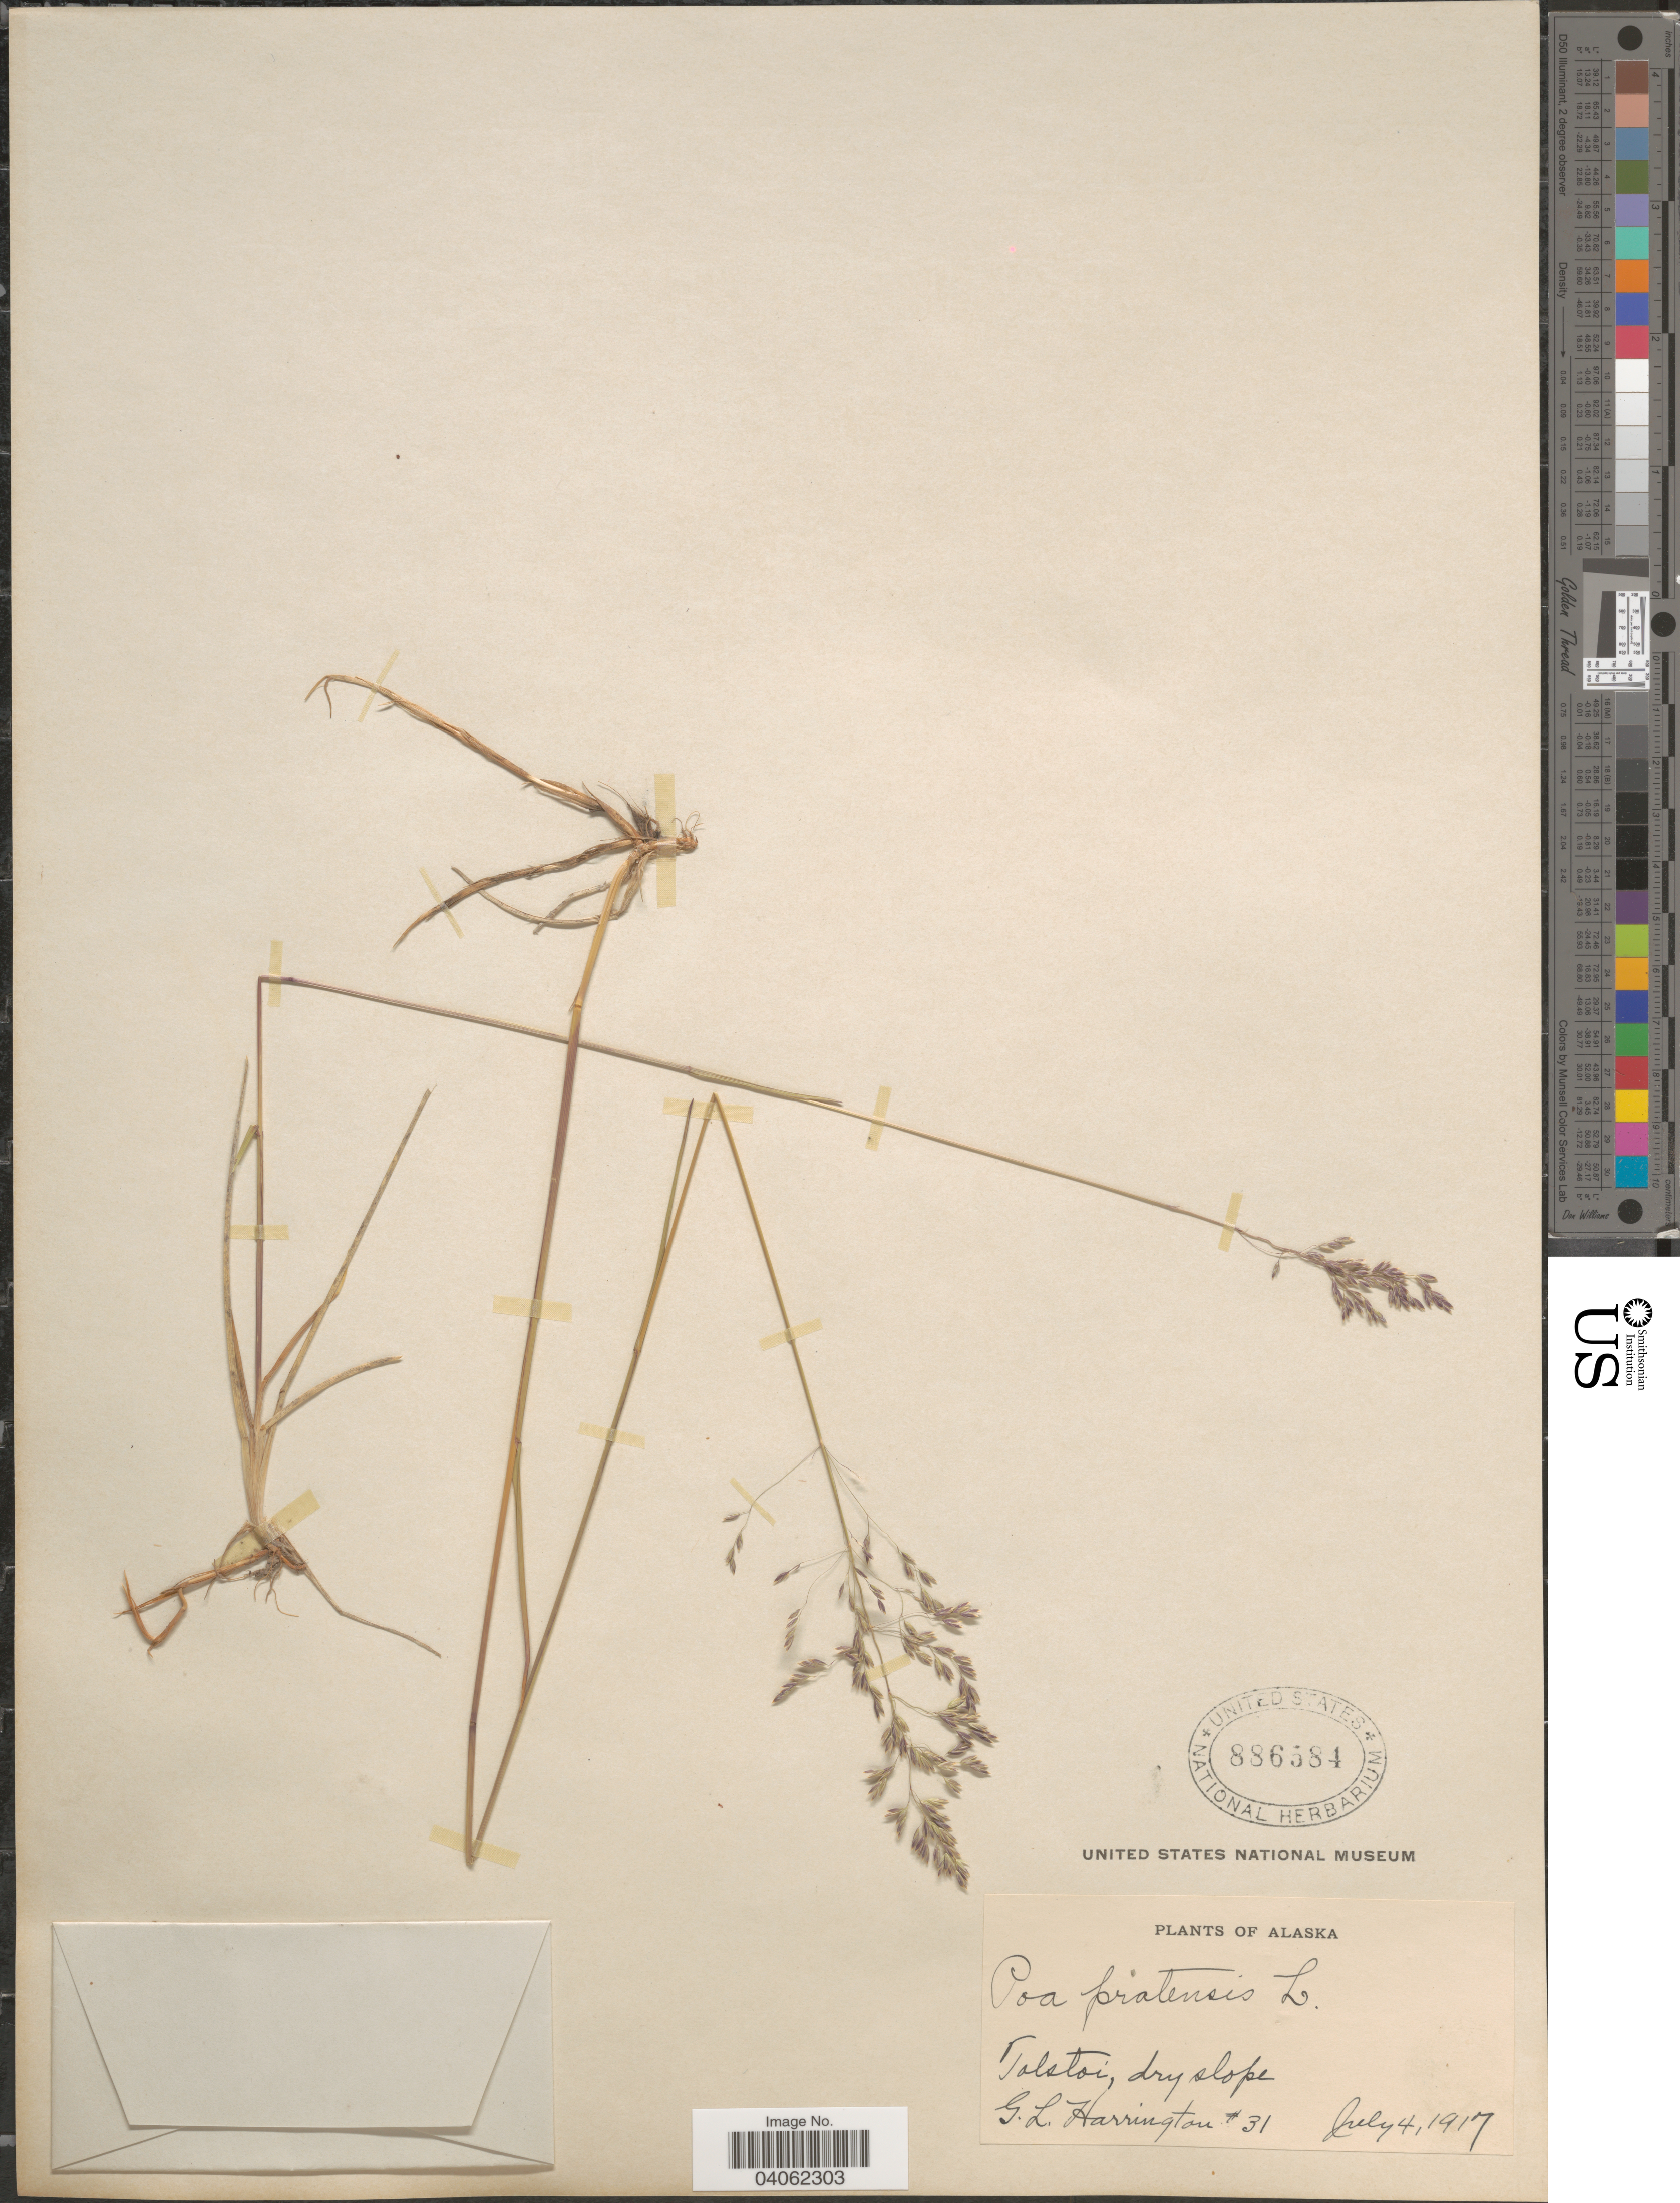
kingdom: Plantae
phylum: Tracheophyta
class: Liliopsida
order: Poales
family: Poaceae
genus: Poa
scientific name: Poa pratensis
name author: L.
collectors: G. Harrington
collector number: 31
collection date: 1917-07-04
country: United States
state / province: Alaska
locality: Tolstoi, dry slope.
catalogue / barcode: US 886584